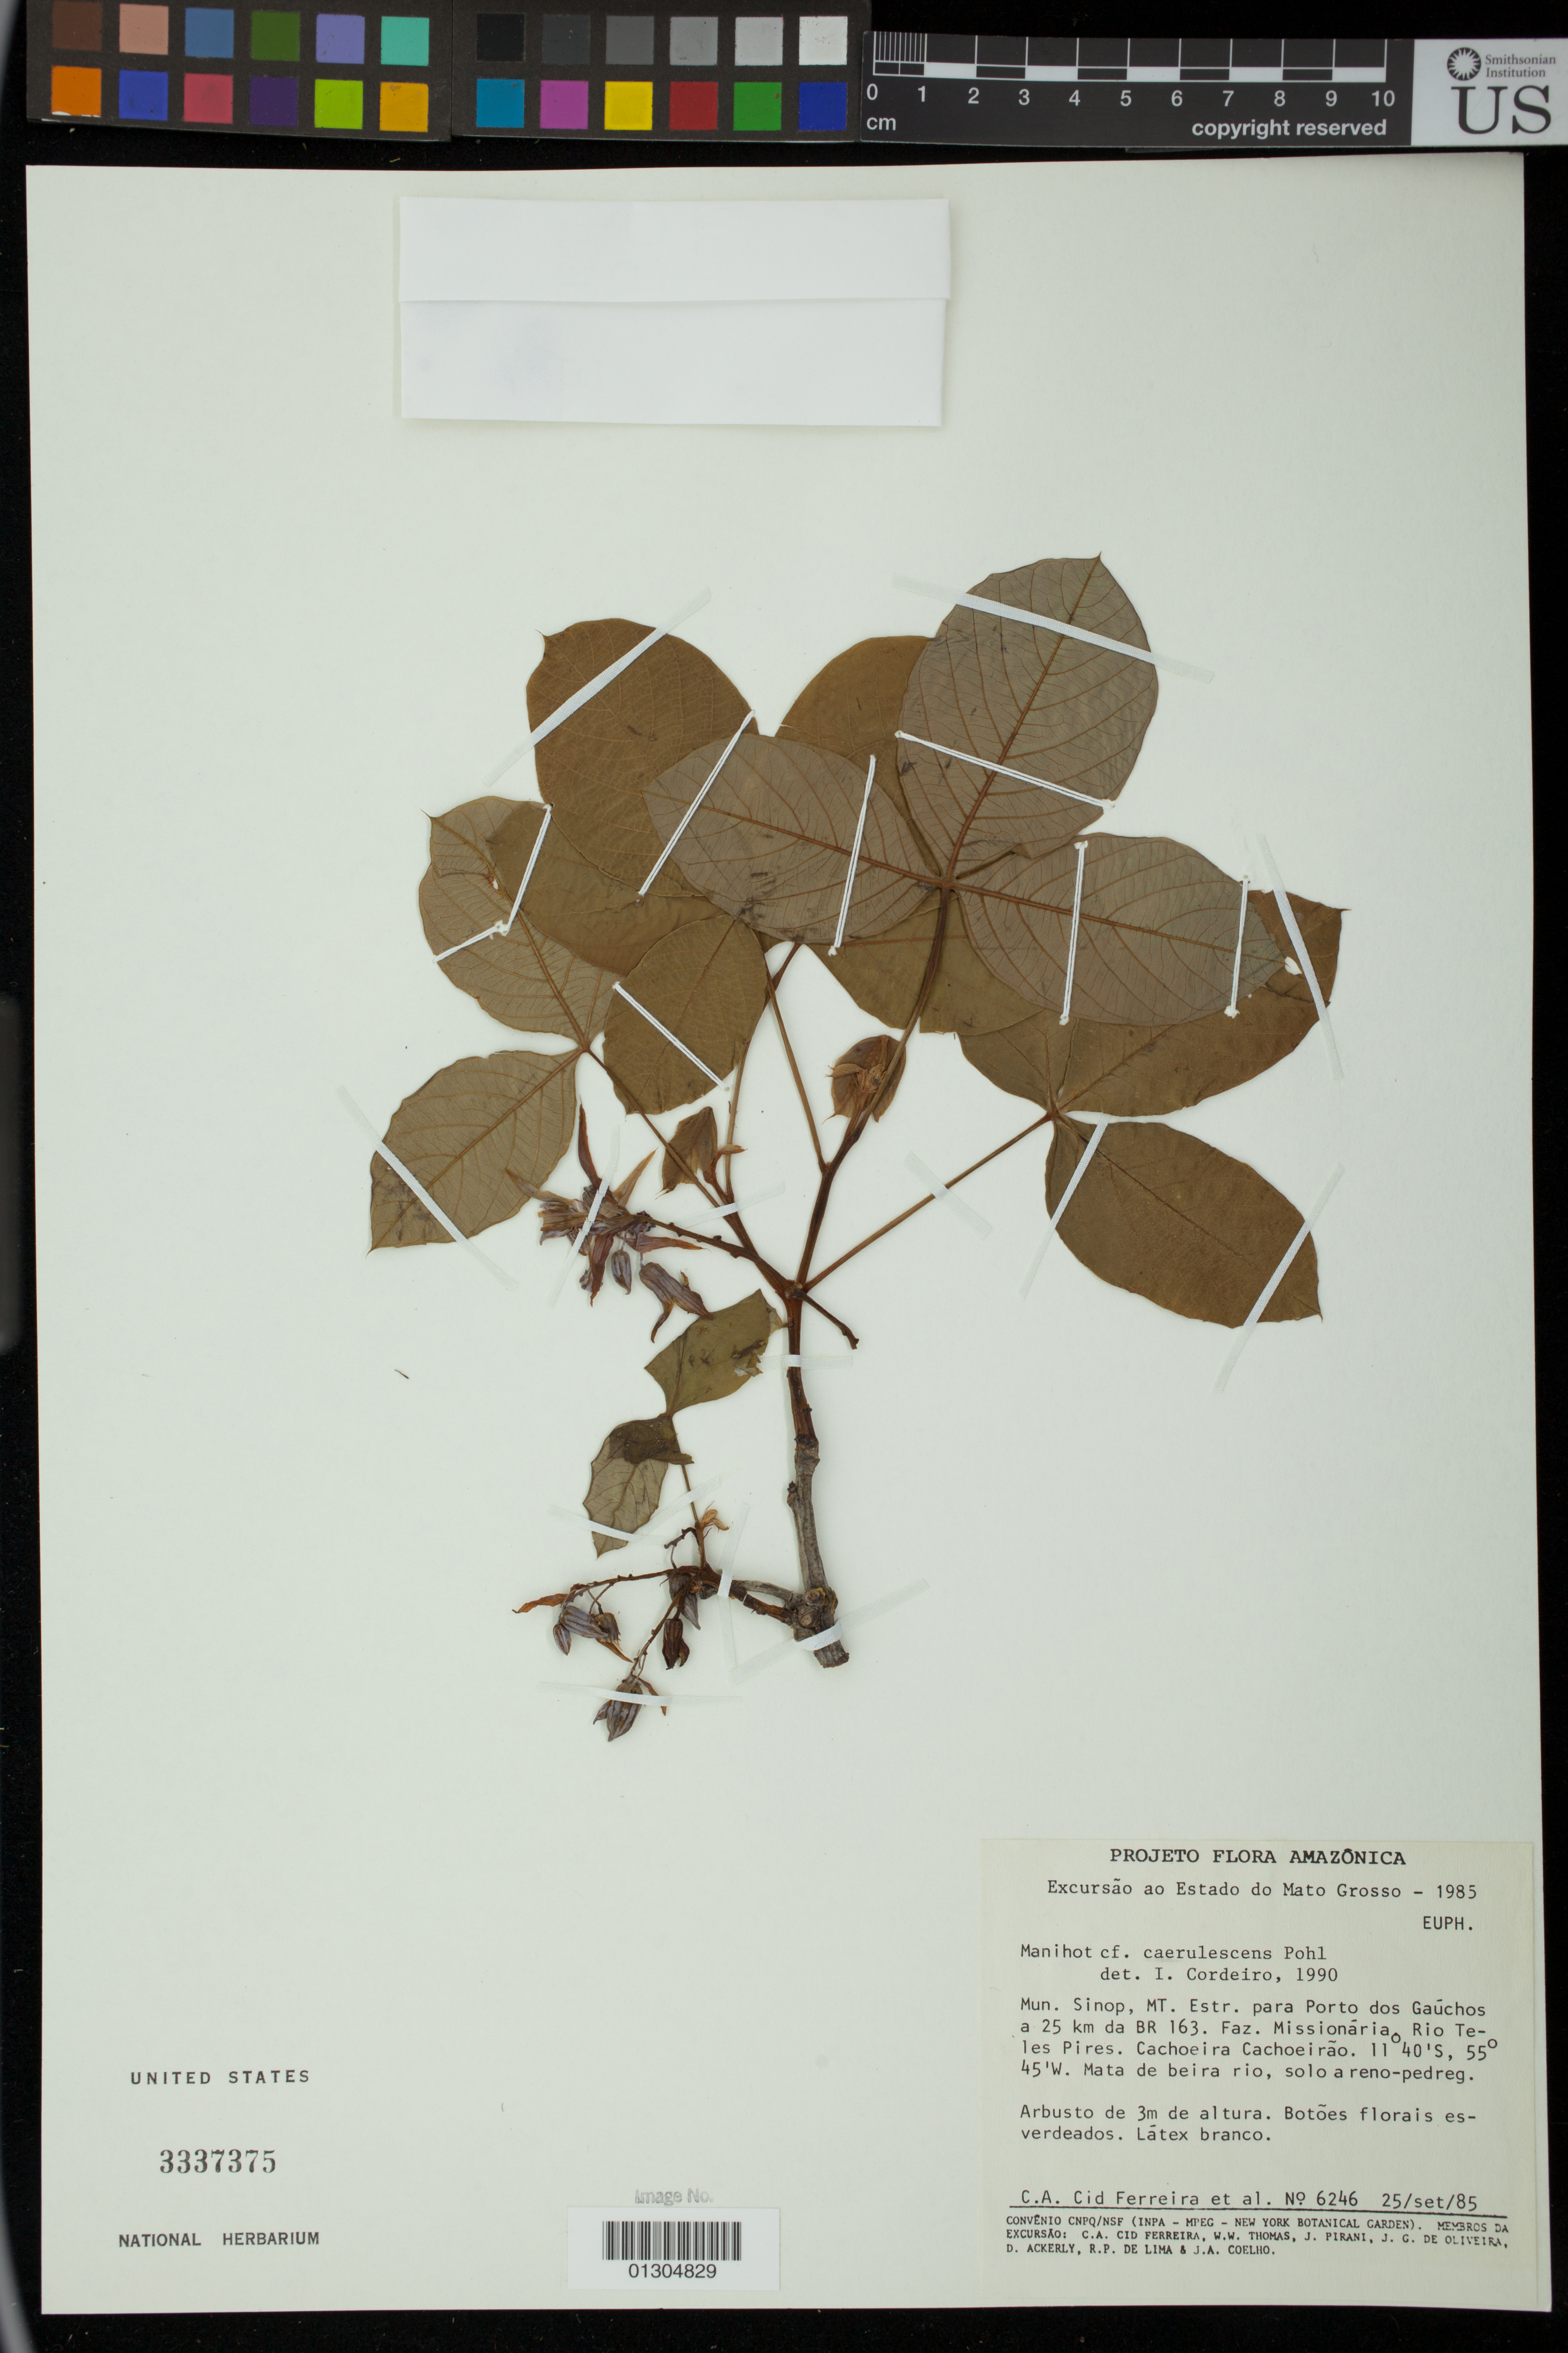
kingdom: Plantae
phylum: Tracheophyta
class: Magnoliopsida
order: Malpighiales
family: Euphorbiaceae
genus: Manihot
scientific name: Manihot caerulescens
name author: Pohl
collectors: C. A. Cid Ferreira, W. W. Thomas, J. R. Pirani, J. G. Oliveira, D. Ackerly, R. P. Lima & J. A. Coelho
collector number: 6246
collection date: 1985-09-25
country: Brazil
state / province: Mato Grosso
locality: Mun. Sinop, MT. Estr. para Porto dos Gauchos a 25 km da BR 163. Faz. Missionaria Rio Teles Pires. Cachoeira Cachoeirao.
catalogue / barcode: US 3337375